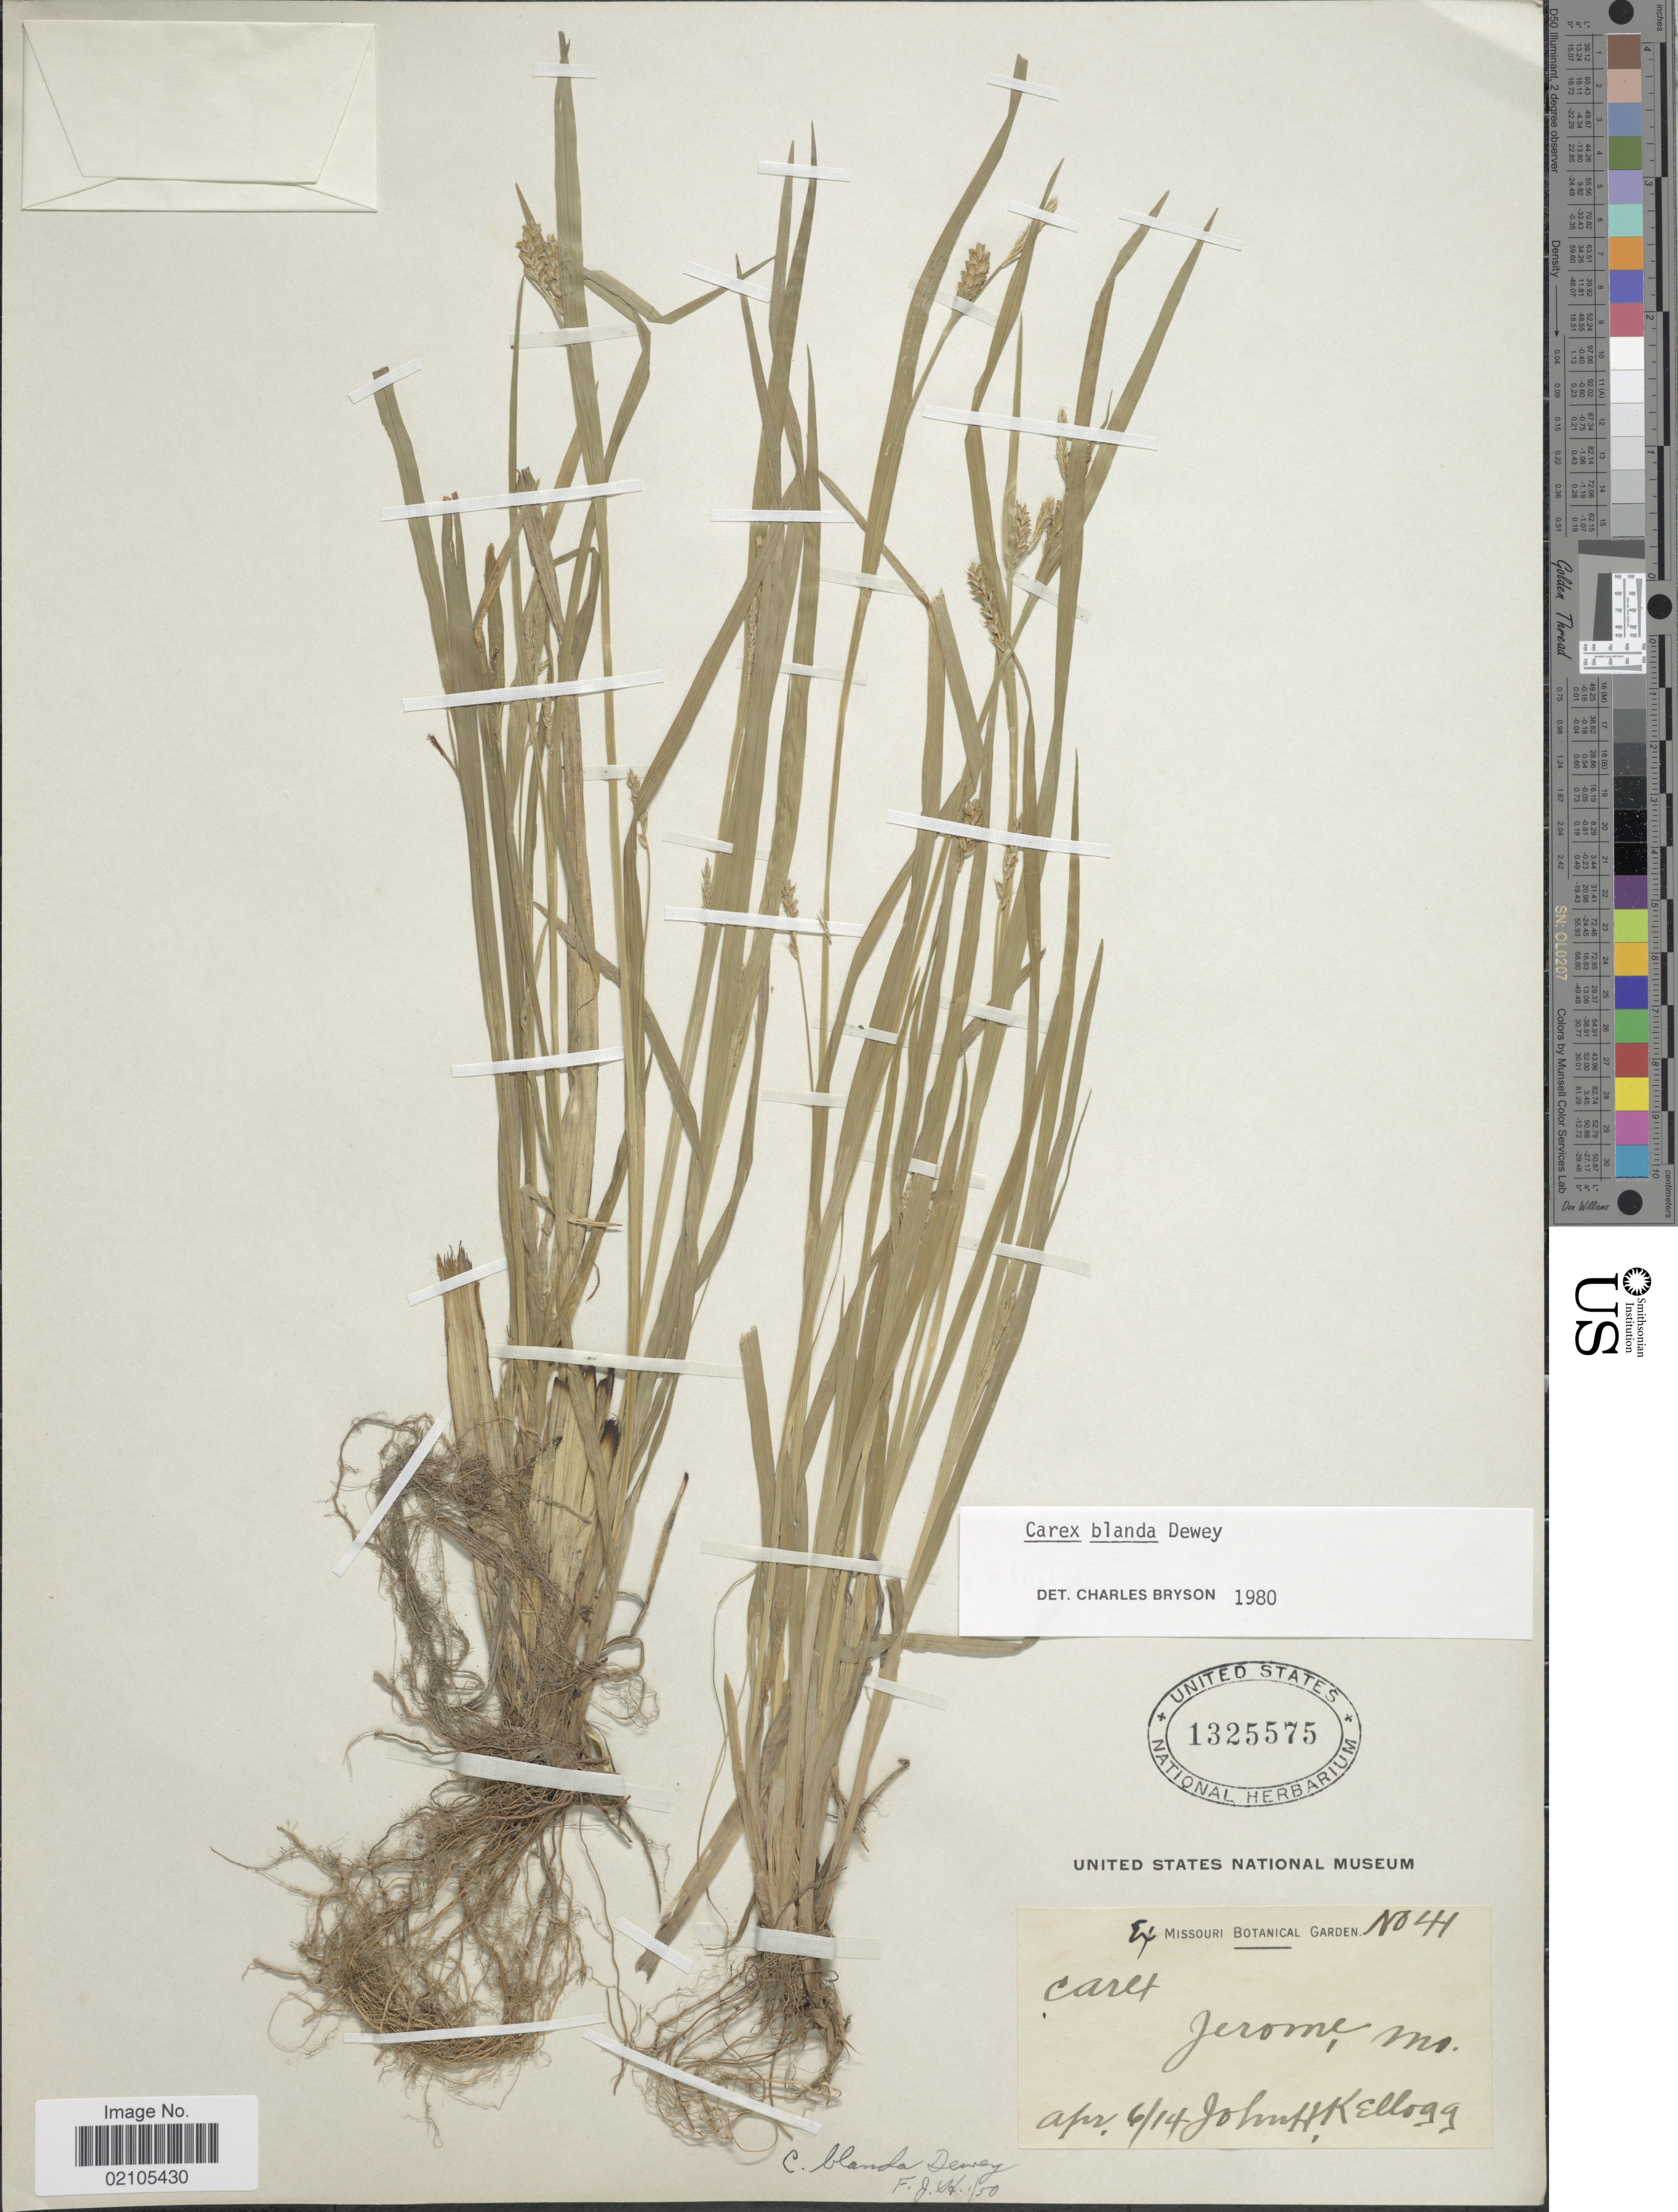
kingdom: Plantae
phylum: Tracheophyta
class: Liliopsida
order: Poales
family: Cyperaceae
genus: Carex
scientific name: Carex blanda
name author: Dewey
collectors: J. H. Kellogg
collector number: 41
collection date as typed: Transcribed d/m/y: 6/4/14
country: United States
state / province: Missouri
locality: Jerome, MO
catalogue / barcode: US 1325575